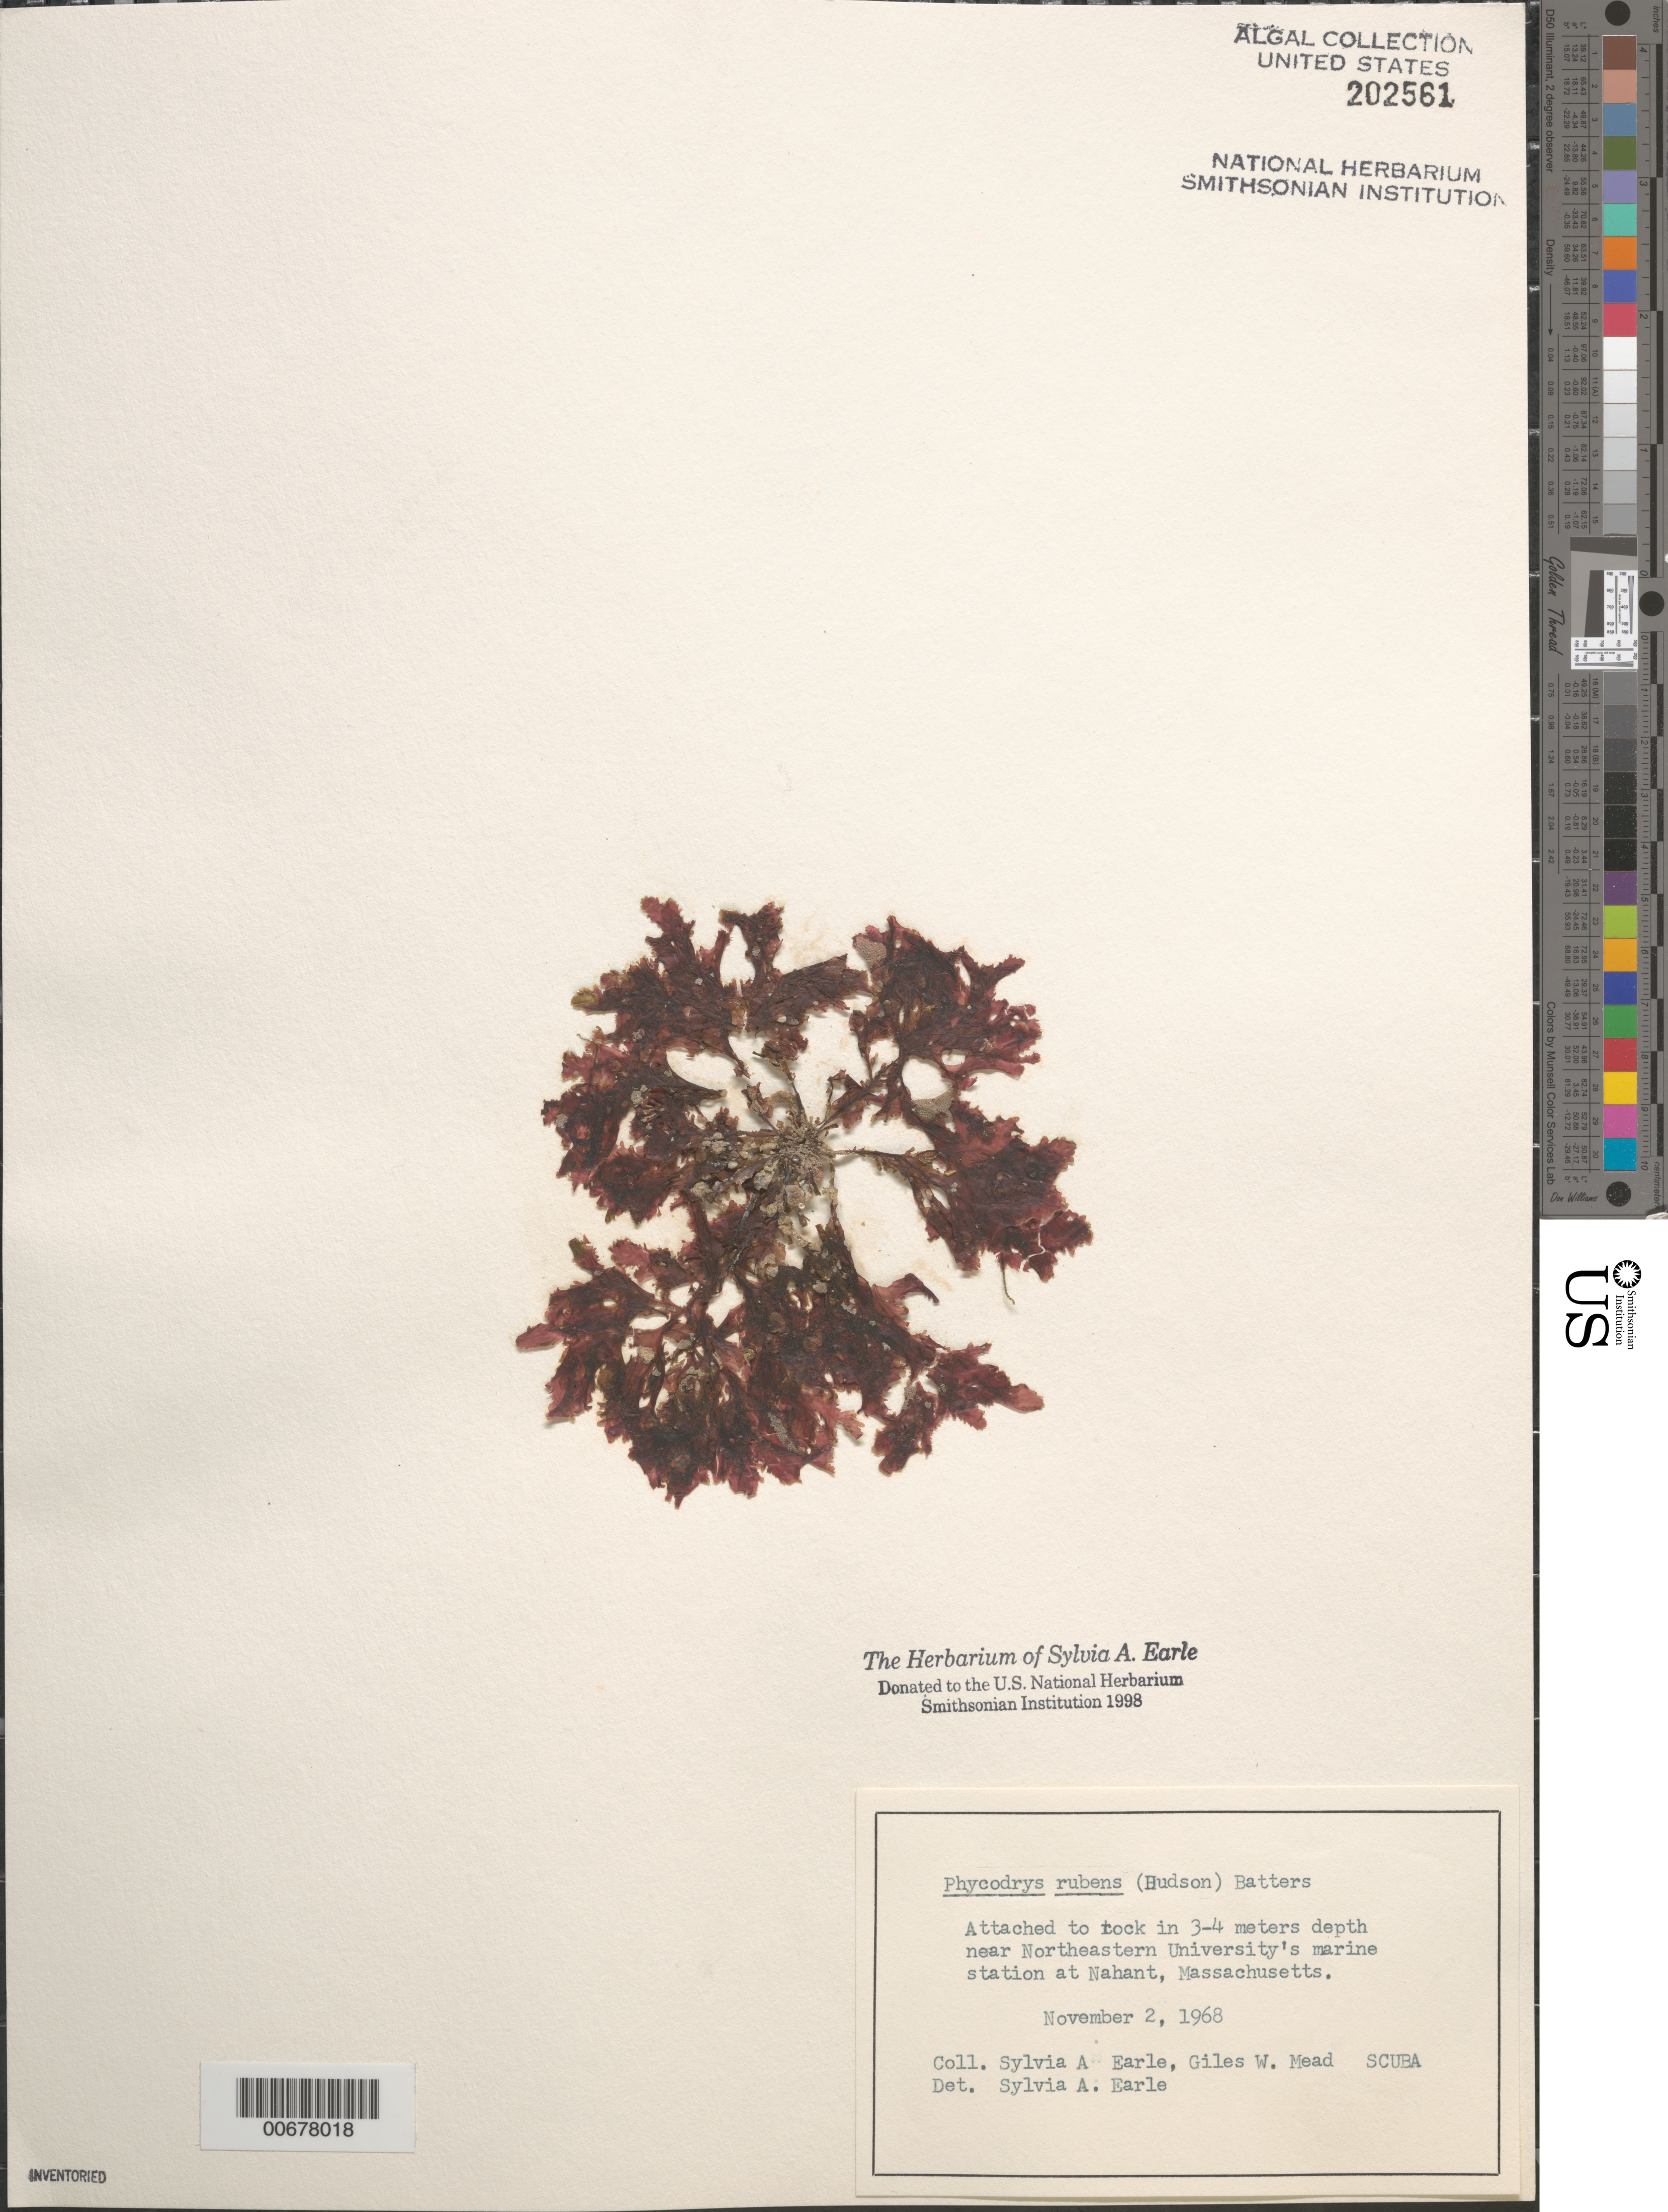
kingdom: Plantae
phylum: Rhodophyta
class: Florideophyceae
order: Ceramiales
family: Delesseriaceae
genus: Phycodrys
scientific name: Phycodrys rubens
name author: (L.) Batters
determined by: Earle, S. A.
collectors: S. A. Earle & G. W. Mead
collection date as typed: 02 Nov 1968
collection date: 1968-11-02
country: United States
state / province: Massachusetts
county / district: Essex County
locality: Nahant, near Northeastern University's marine station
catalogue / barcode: US 202561